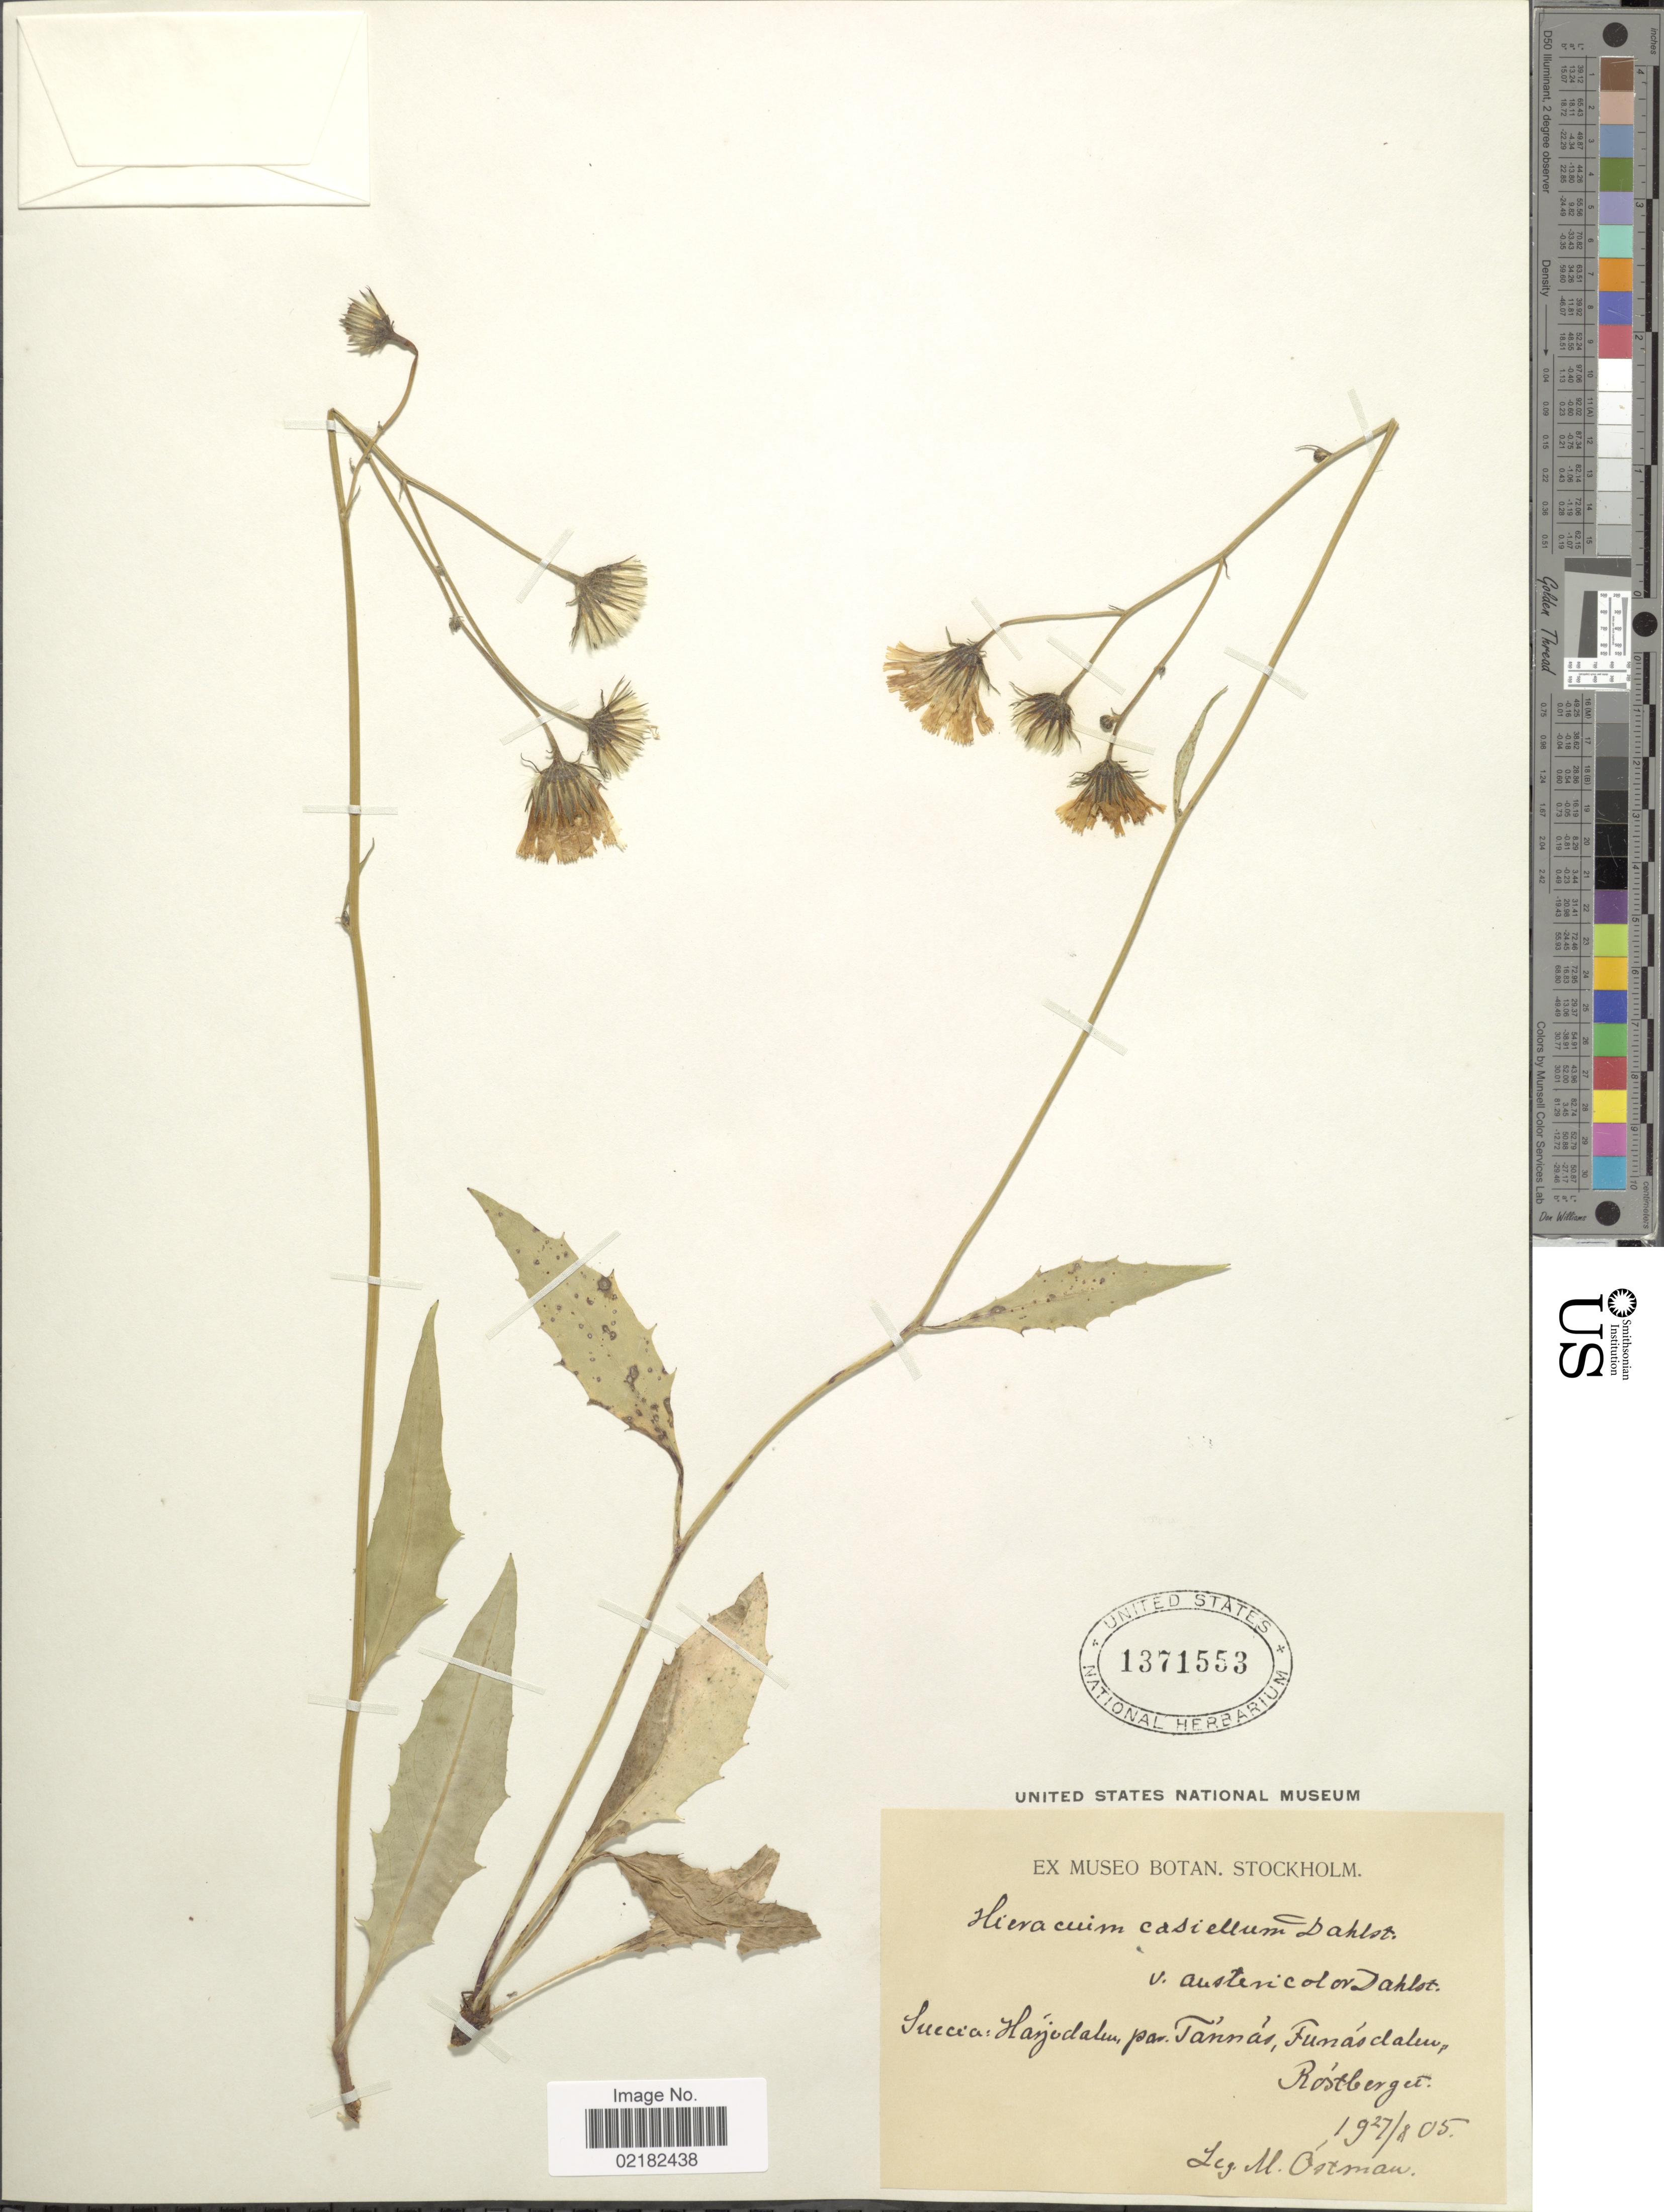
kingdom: Plantae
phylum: Tracheophyta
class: Magnoliopsida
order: Asterales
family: Asteraceae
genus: Hieracium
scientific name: Hieracium caesiellum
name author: Dahlst.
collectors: M. Ostman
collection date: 1905-08-27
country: Sweden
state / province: Jamtland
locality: Suecia, Harjedalen, par. Tännäs, Funäsdalen, Röstberget.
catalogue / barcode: US 1371553